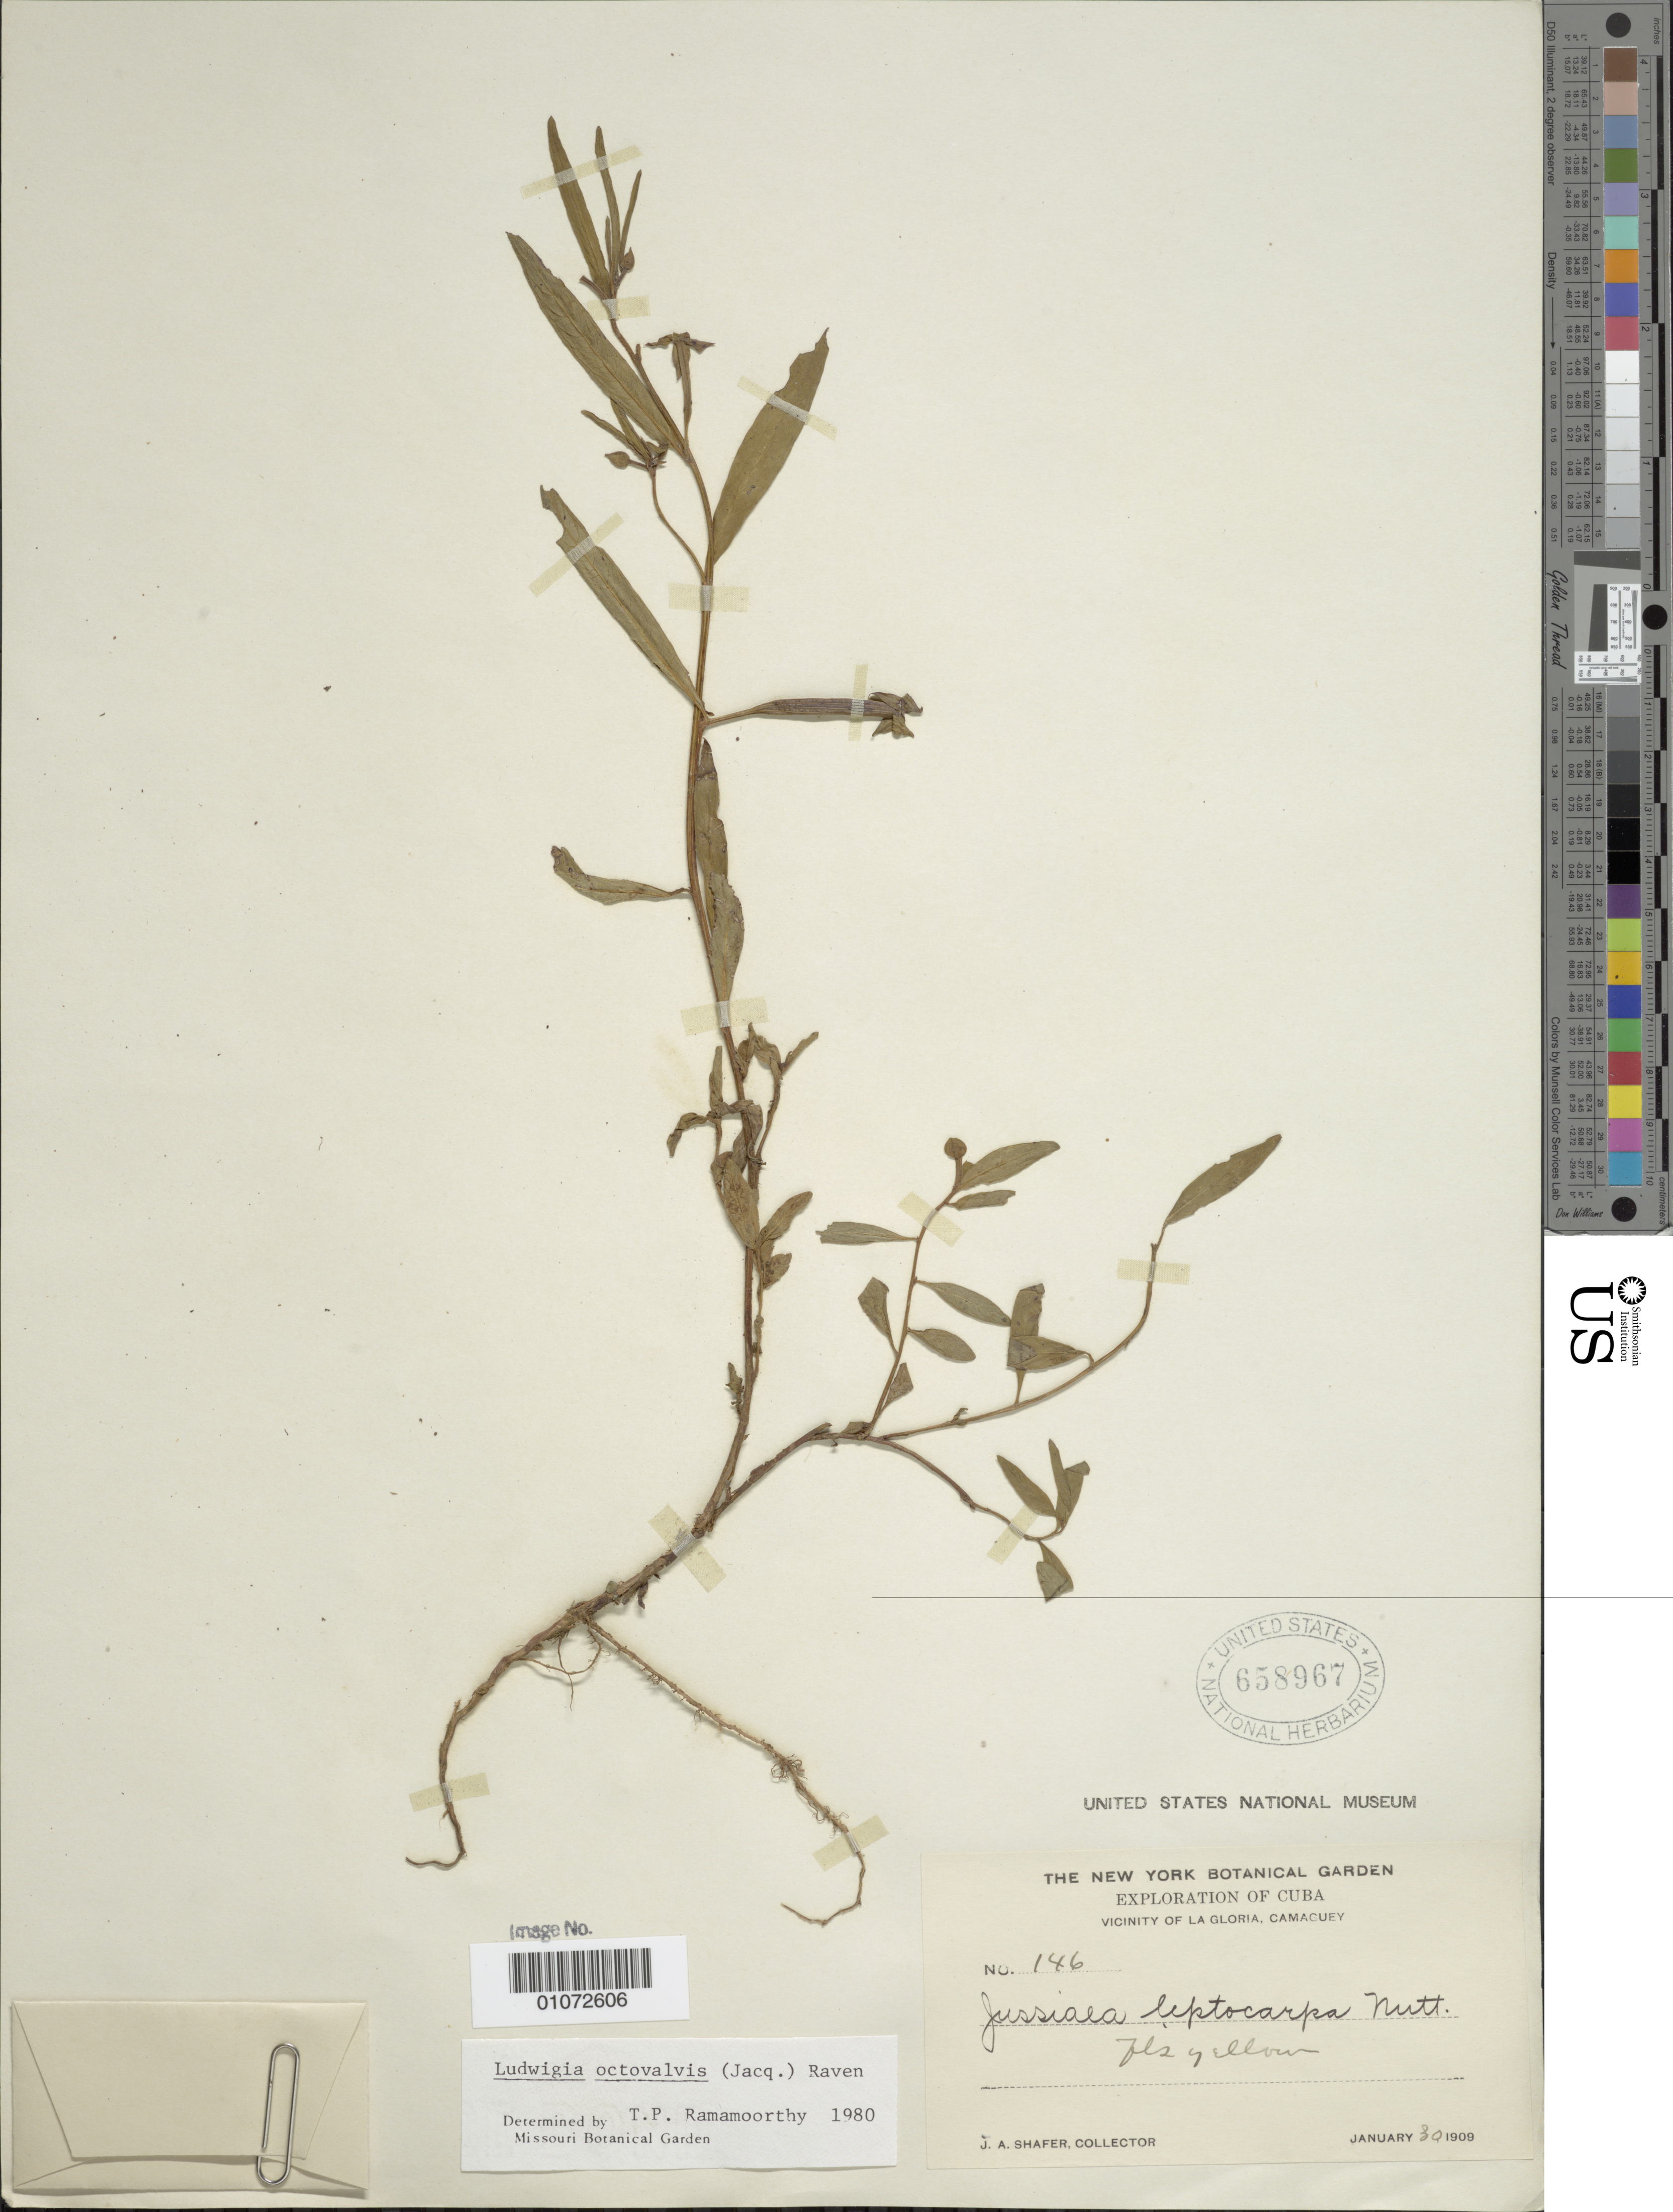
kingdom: Plantae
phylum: Tracheophyta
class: Magnoliopsida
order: Myrtales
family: Onagraceae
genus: Ludwigia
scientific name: Ludwigia octovalvis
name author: (Jacq.) P.H. Raven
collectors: J. A. Shafer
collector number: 146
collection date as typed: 30 Jan 1909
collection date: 1909-01-30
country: Cuba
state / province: Camagüey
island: Cuba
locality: Vicinity of La Gloria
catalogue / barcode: US 658967